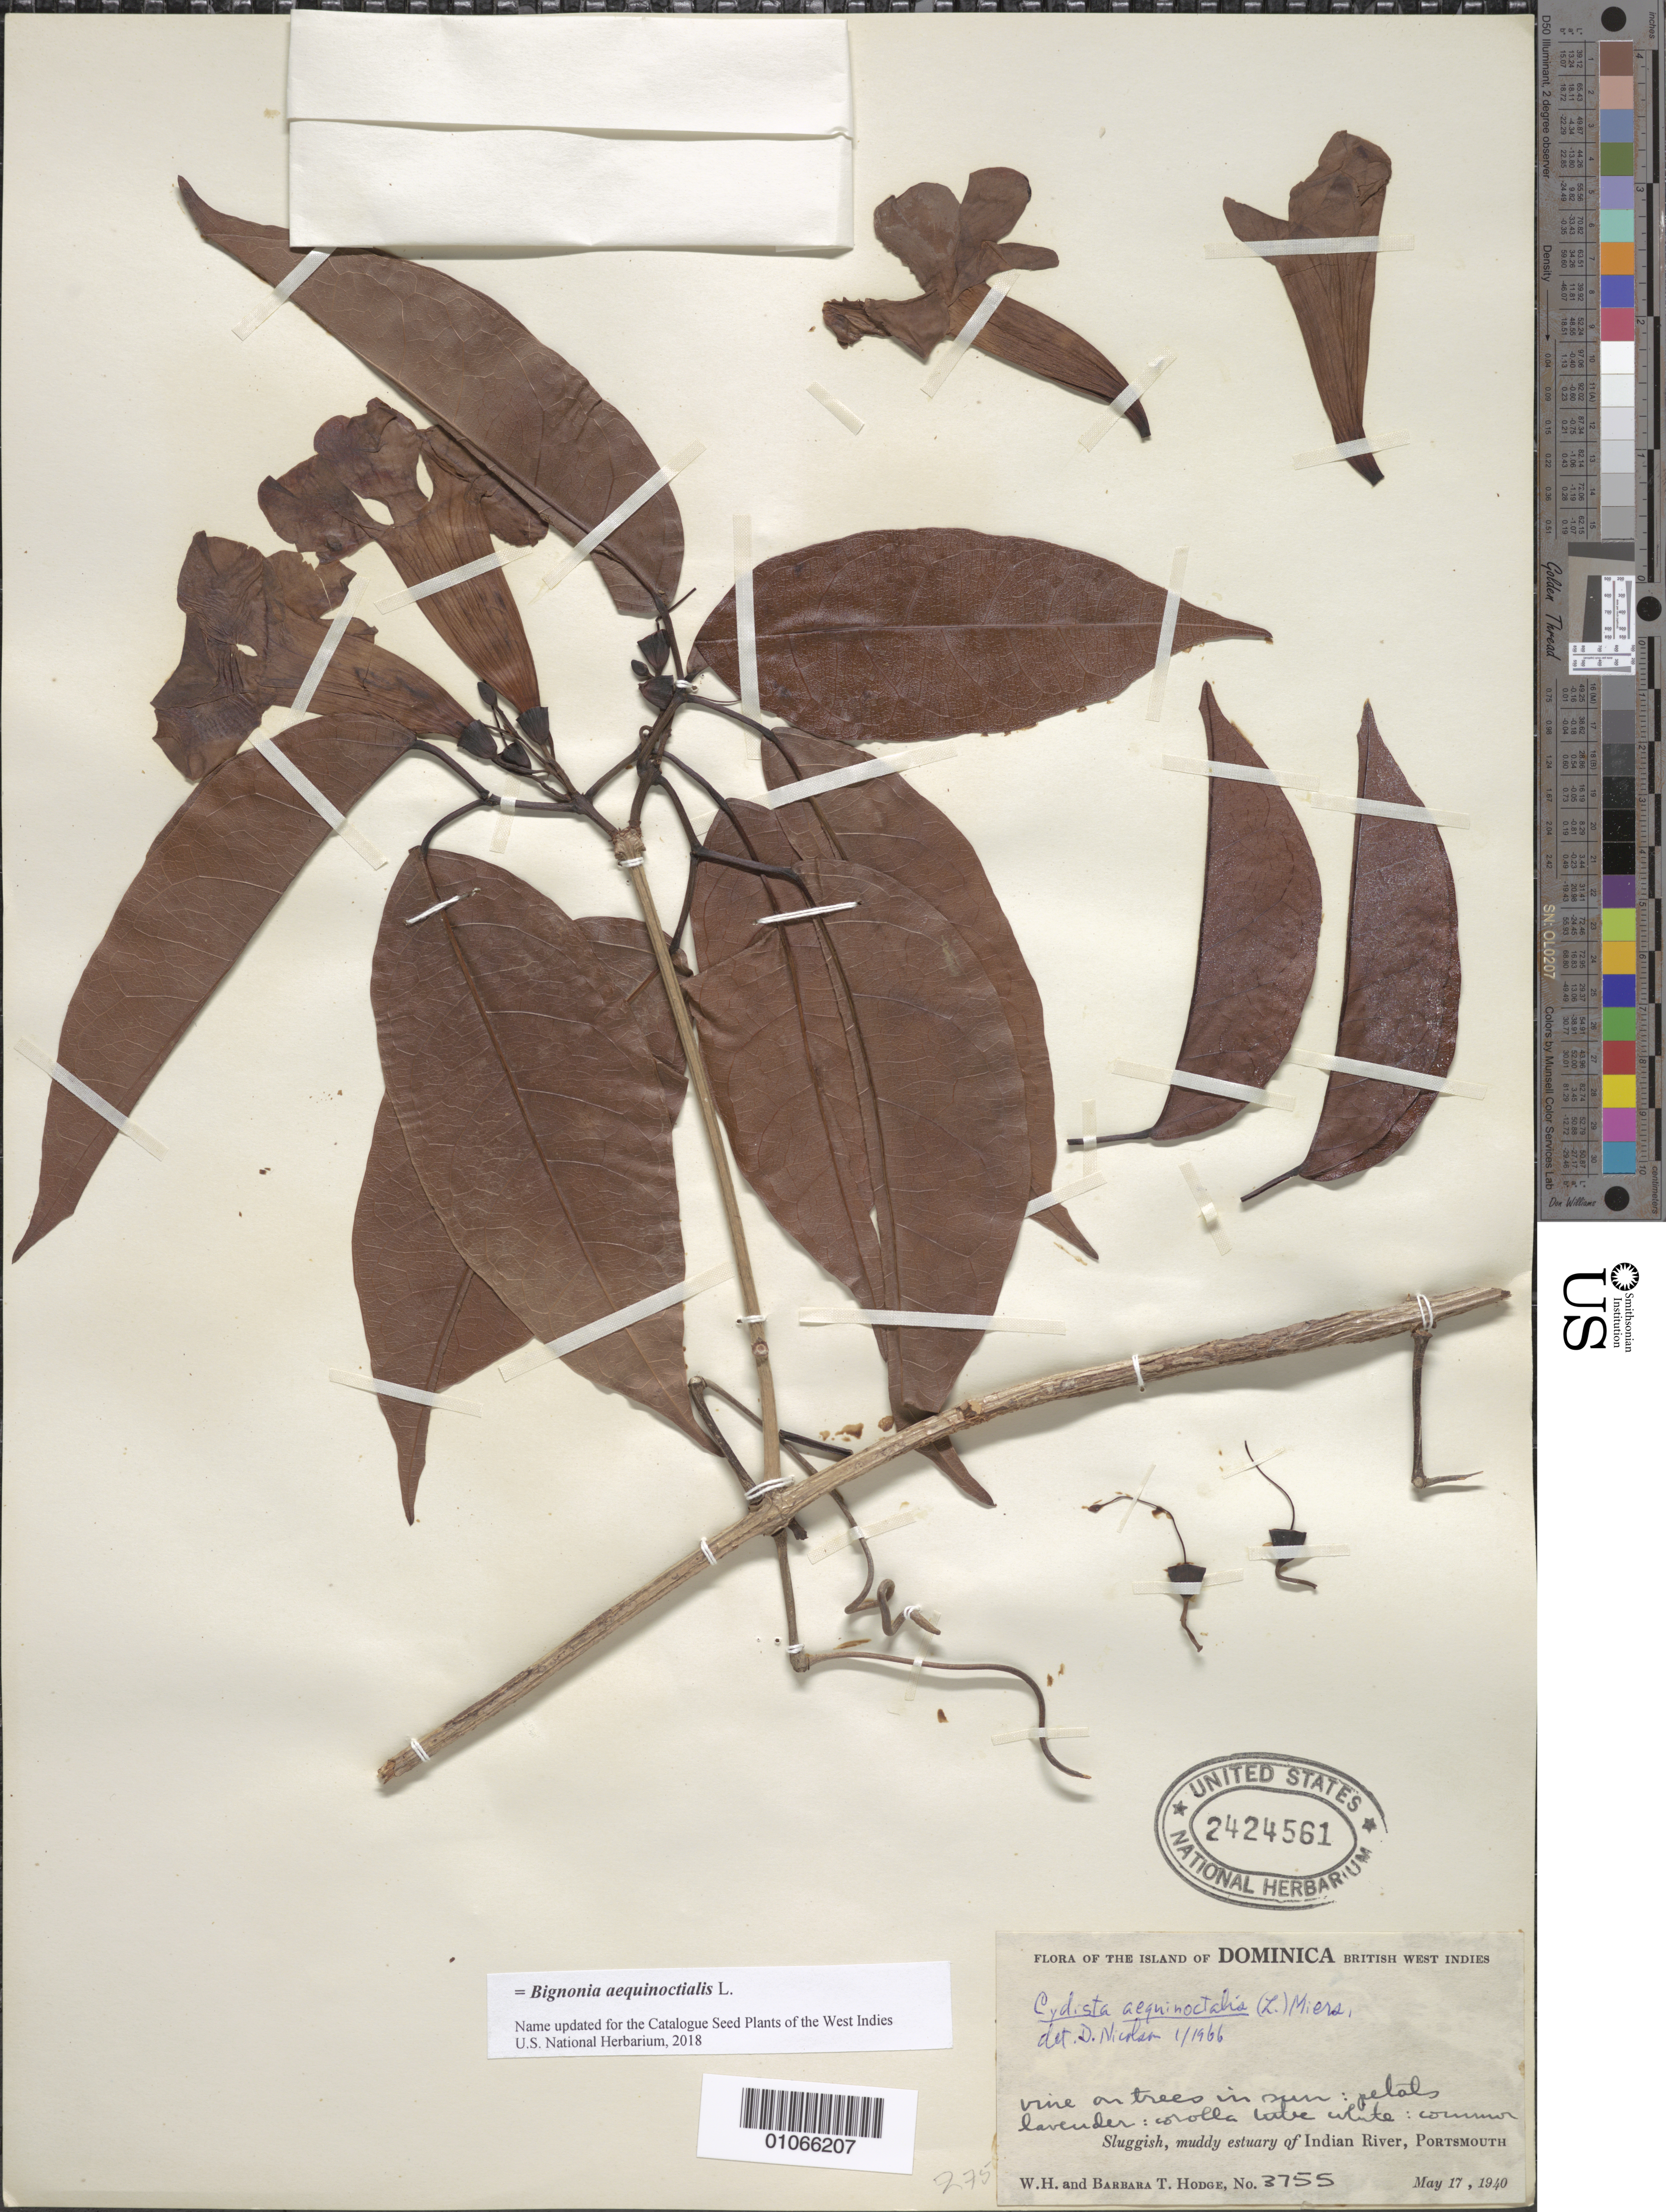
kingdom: Plantae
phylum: Tracheophyta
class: Magnoliopsida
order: Lamiales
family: Bignoniaceae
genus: Bignonia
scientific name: Bignonia aequinoctialis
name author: L.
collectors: W. Hodge & B. Hodge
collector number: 3755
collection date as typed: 17 May 1940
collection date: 1940-05-17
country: Dominica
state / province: St. John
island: Dominica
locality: Sluggish, muddy estuary of Indian River.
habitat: Sluggish, muddy estuary. On trees in sun. Common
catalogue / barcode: US 2424561